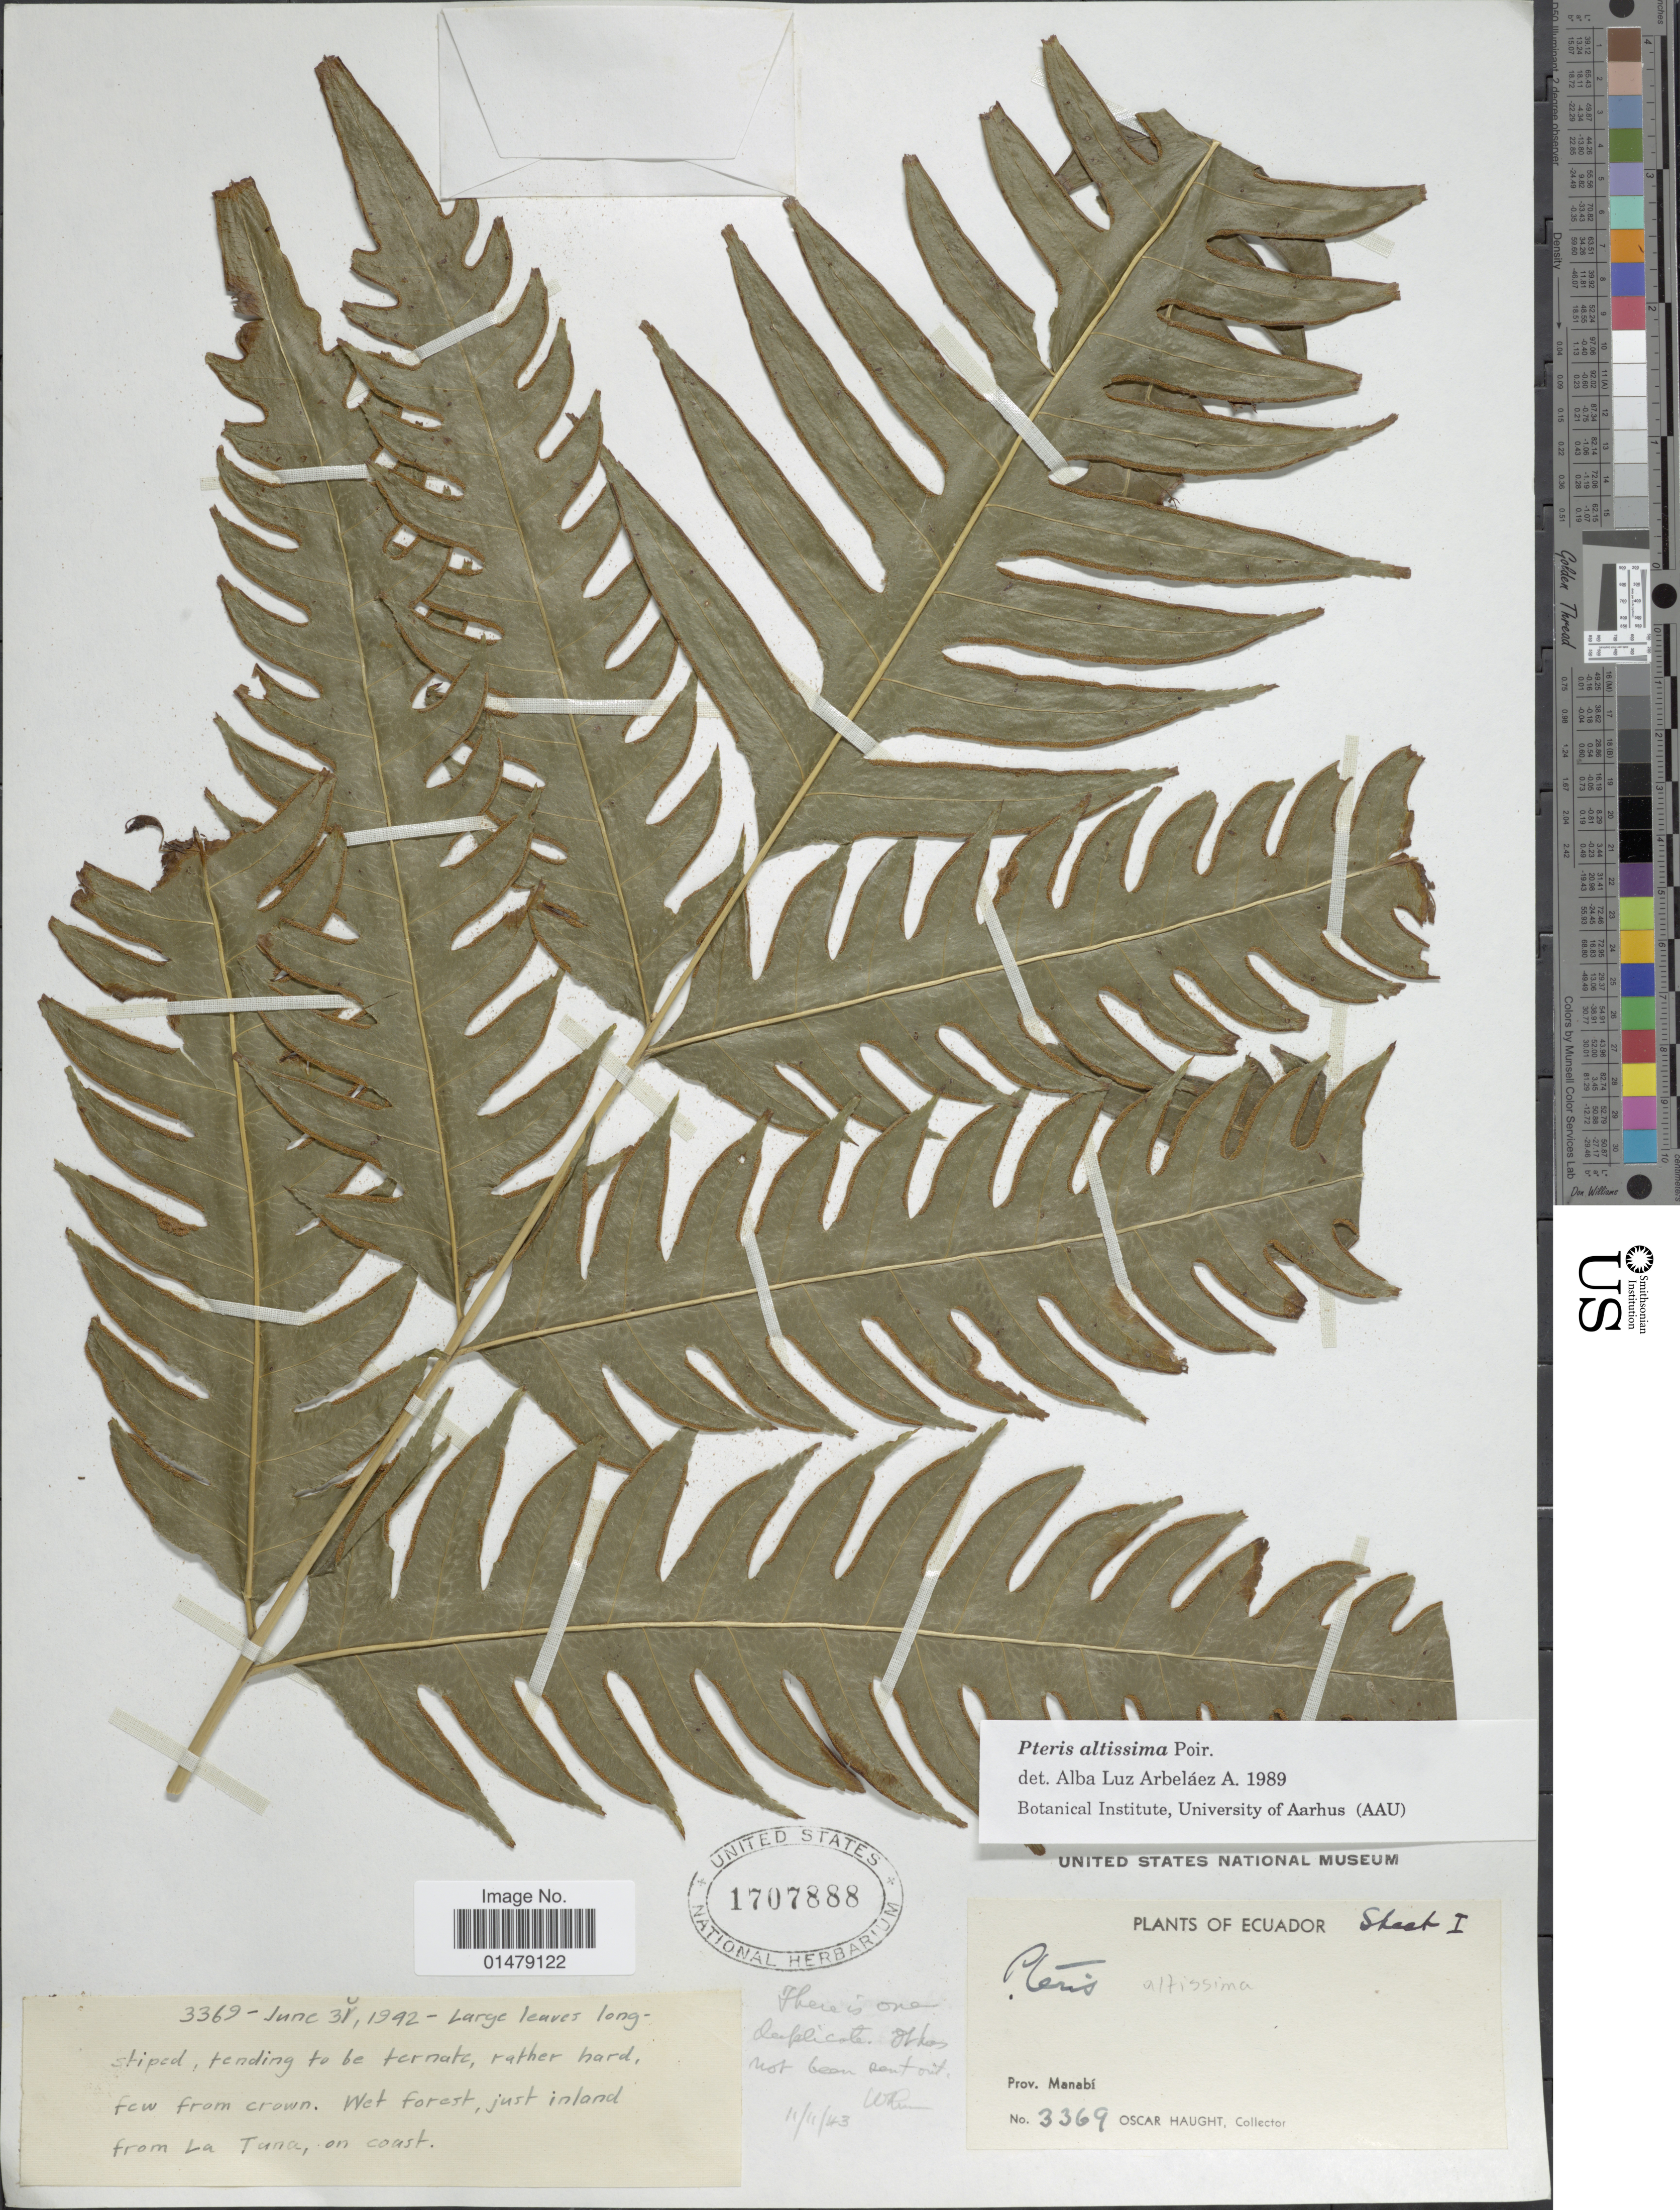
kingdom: Plantae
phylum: Tracheophyta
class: Polypodiopsida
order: Polypodiales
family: Pteridaceae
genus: Pteris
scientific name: Pteris altissima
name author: Poir.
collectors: O. L. Haught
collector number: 3369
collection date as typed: Transcribed d/m/y: 31/6/1942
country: Ecuador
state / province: Manabí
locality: Prov. Manabi. Just inland from La Tuna, on coast.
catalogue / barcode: US 1707888